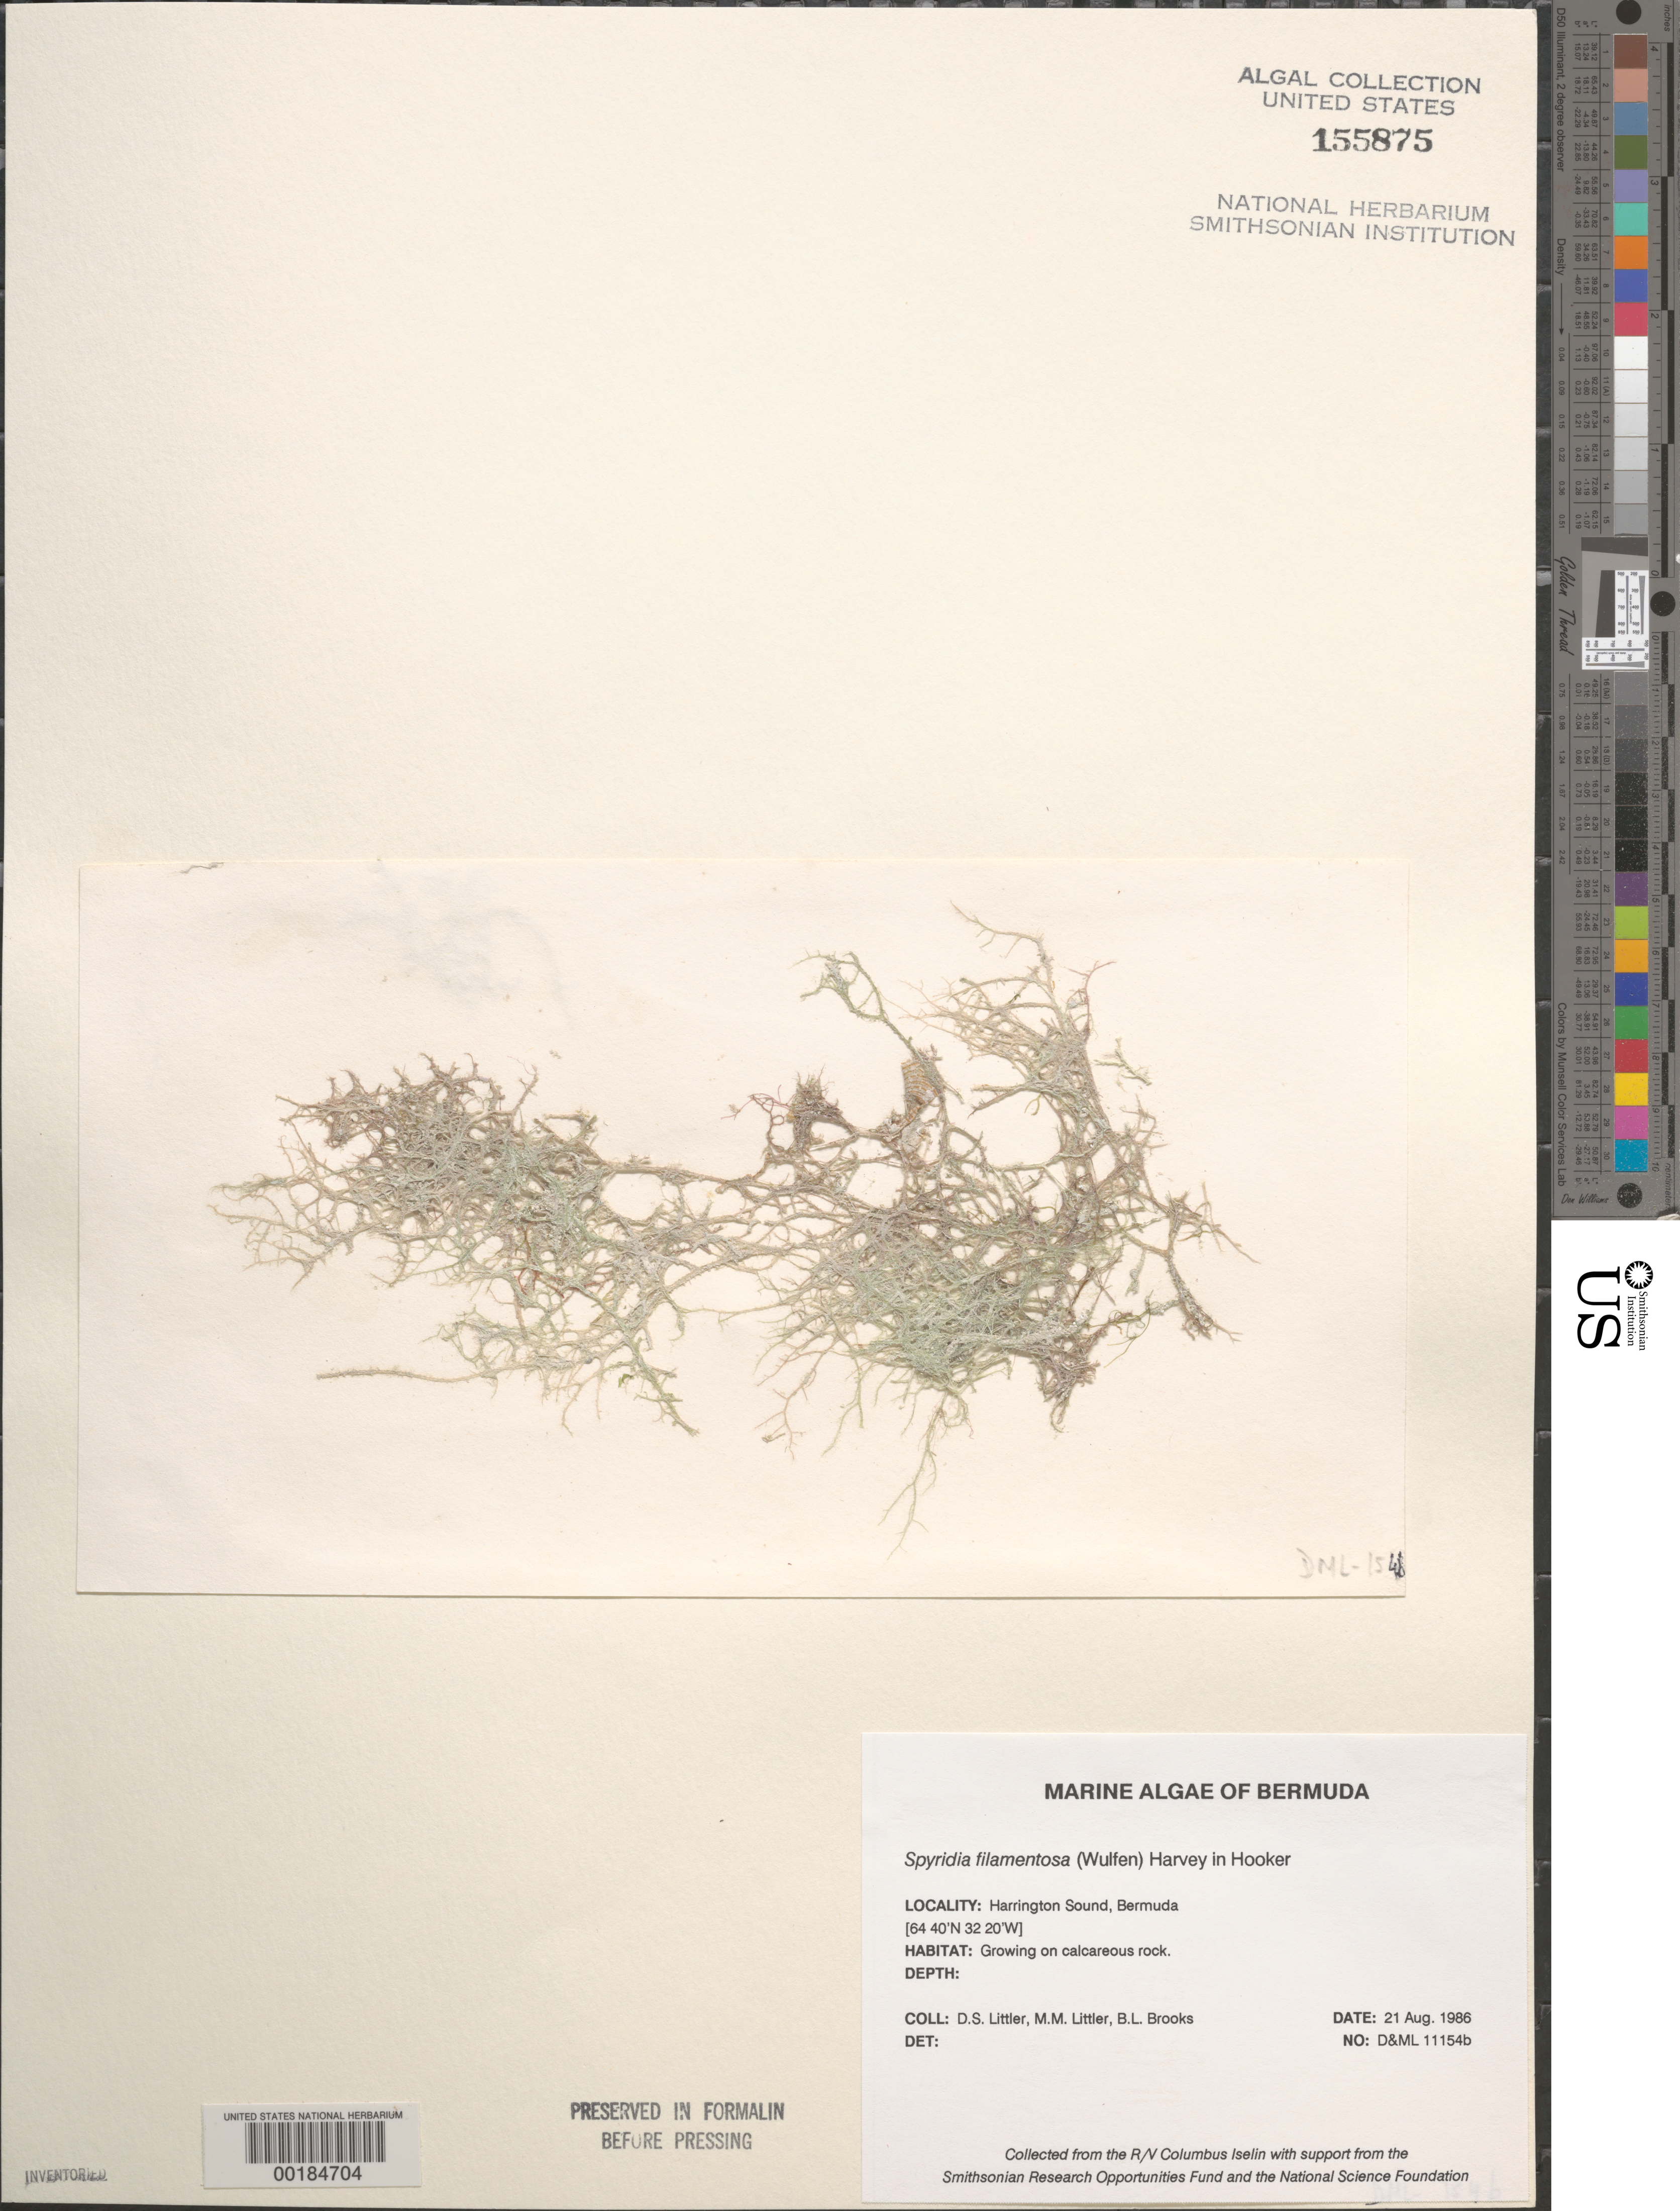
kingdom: Plantae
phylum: Rhodophyta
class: Florideophyceae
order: Ceramiales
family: Spyridiaceae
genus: Spyridia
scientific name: Spyridia filamentosa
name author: (Wulfen) Harv.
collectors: D. S. Littler, M. M. Littler & B. Brooks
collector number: D&ML 11154b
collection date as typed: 21 Aug 1986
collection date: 1986-08-21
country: Bermuda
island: Bermuda Island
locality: Harrington Sound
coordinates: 32 20' N, 64 40'W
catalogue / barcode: US 155875